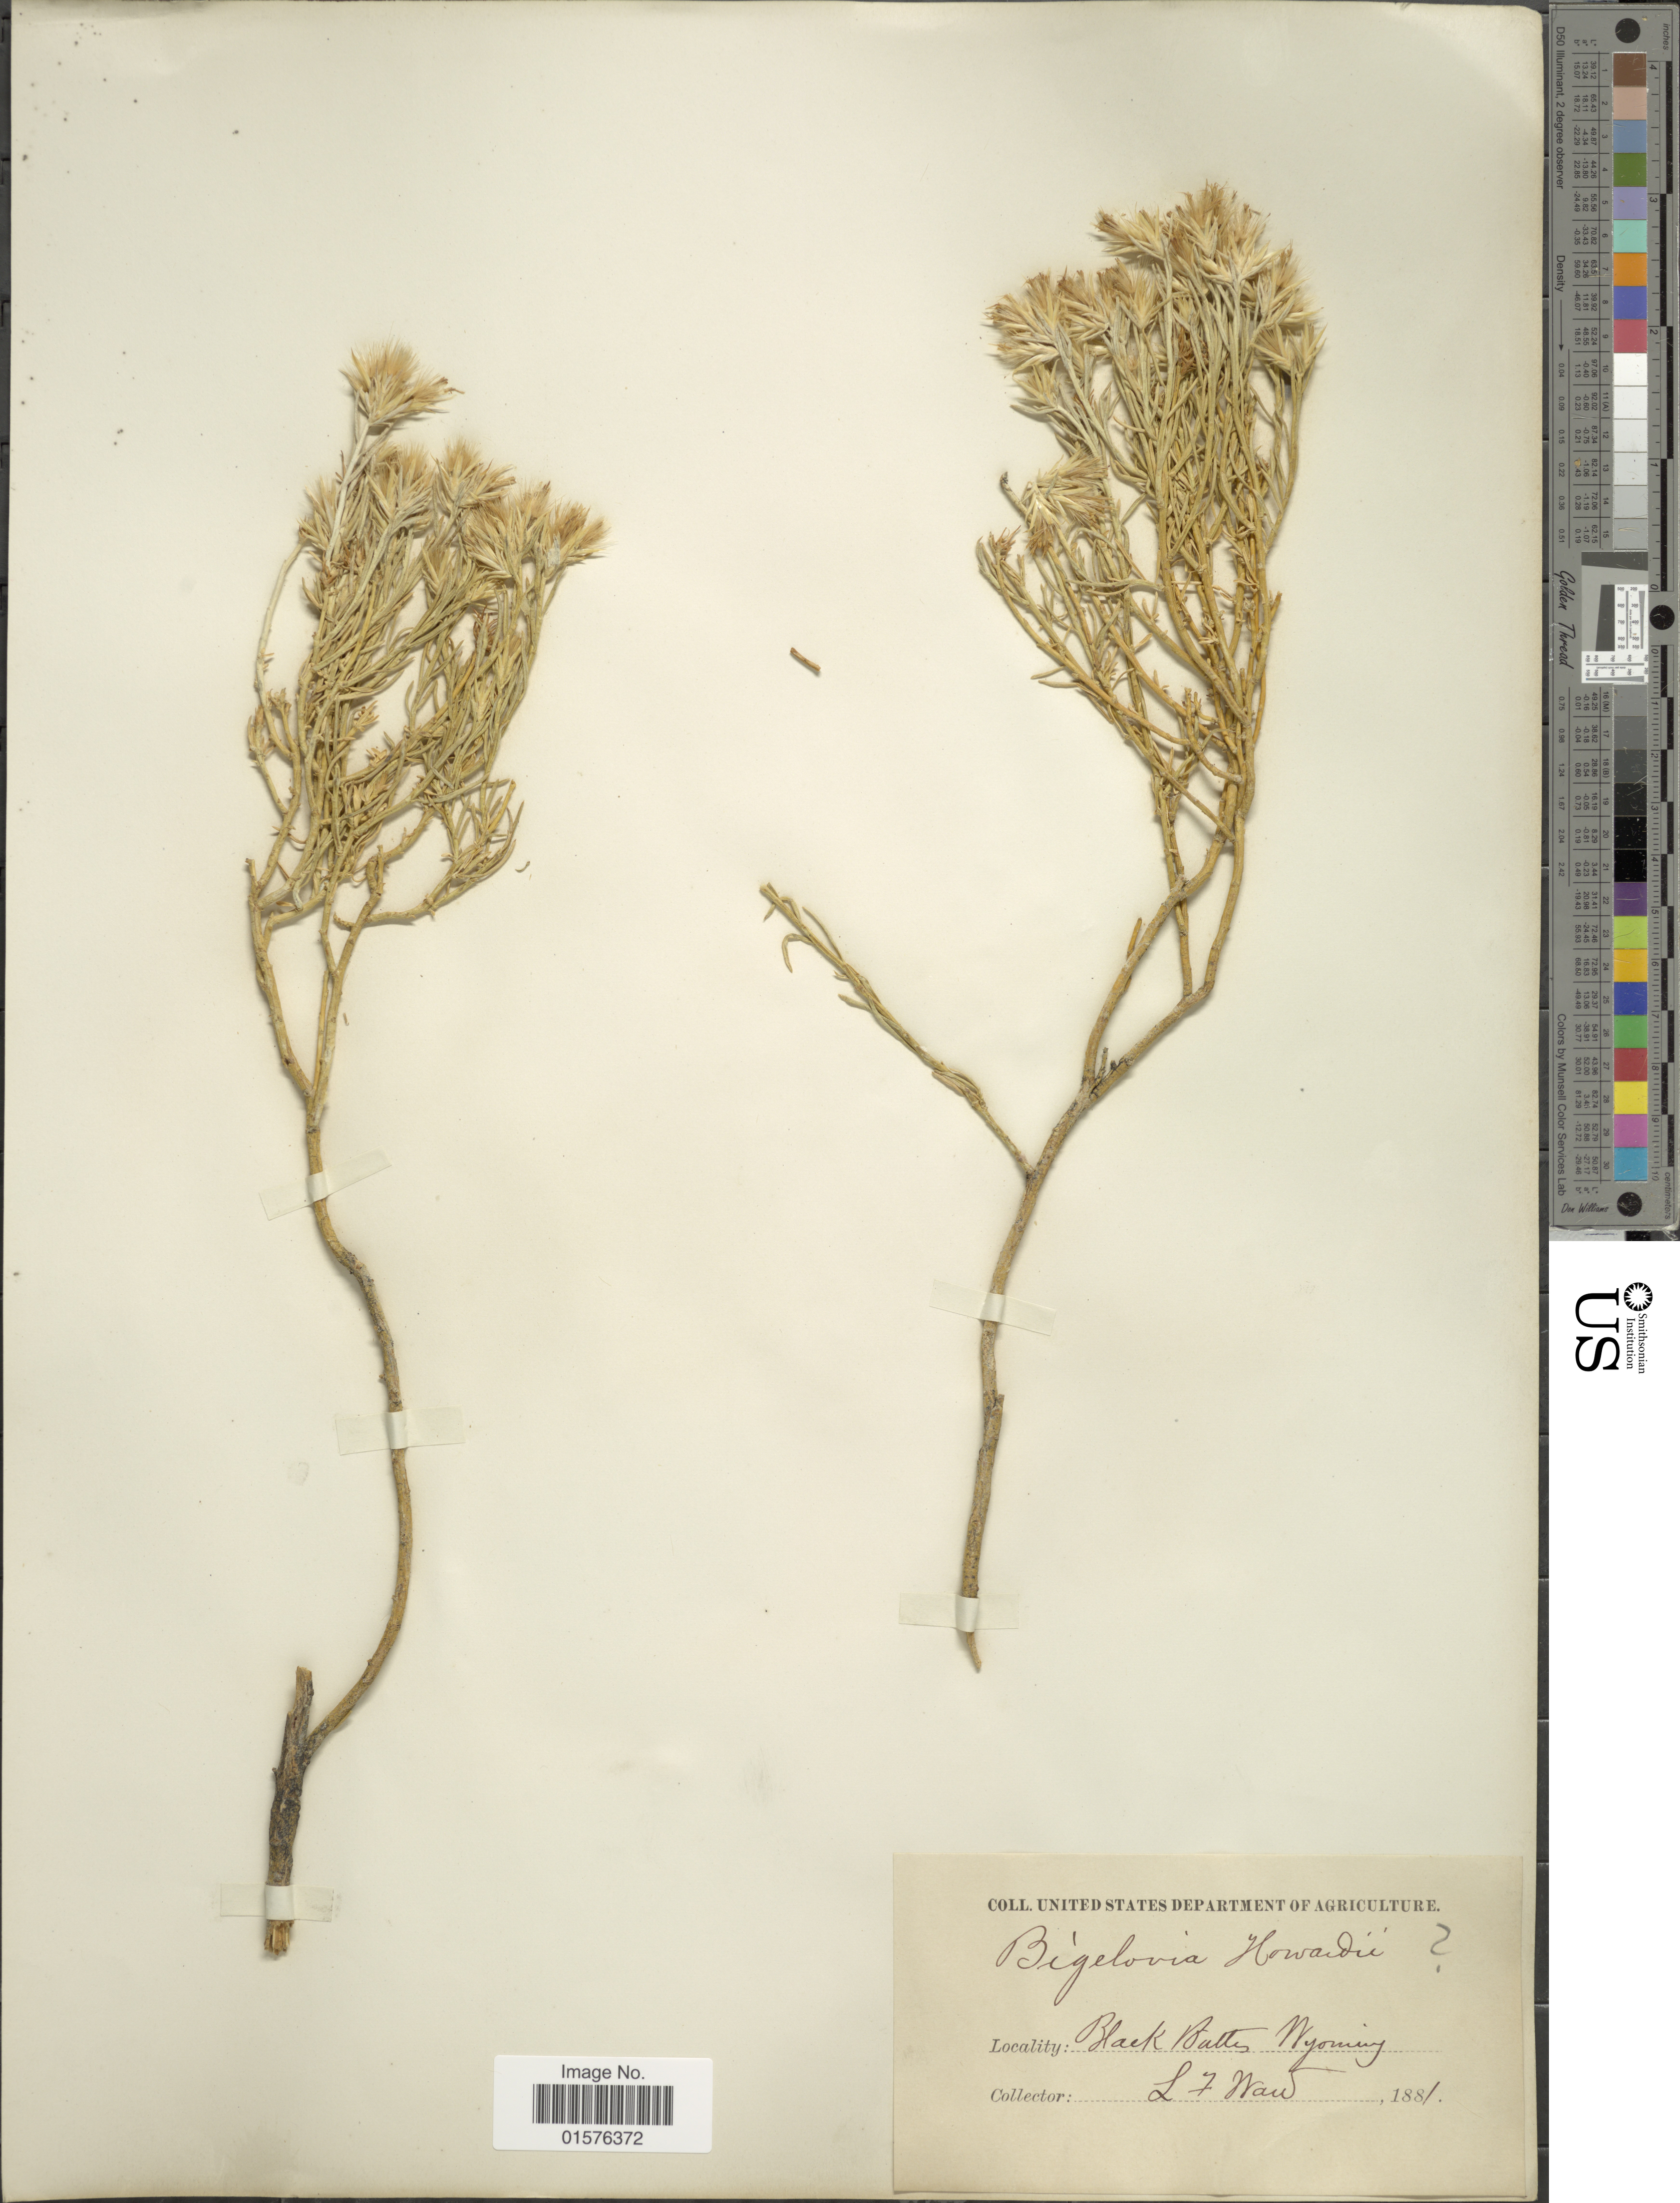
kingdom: Plantae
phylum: Tracheophyta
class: Magnoliopsida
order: Asterales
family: Asteraceae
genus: Ericameria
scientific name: Ericameria parryi var. howardii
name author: (A. Gray) G.L. Nesom & G.I. Baird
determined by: Urbatsch, Lowell E., Curator (LSU), Louisiana State University (UNITED STATES)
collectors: L. Maw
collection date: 1881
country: United States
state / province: Wyoming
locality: Black Bultes.